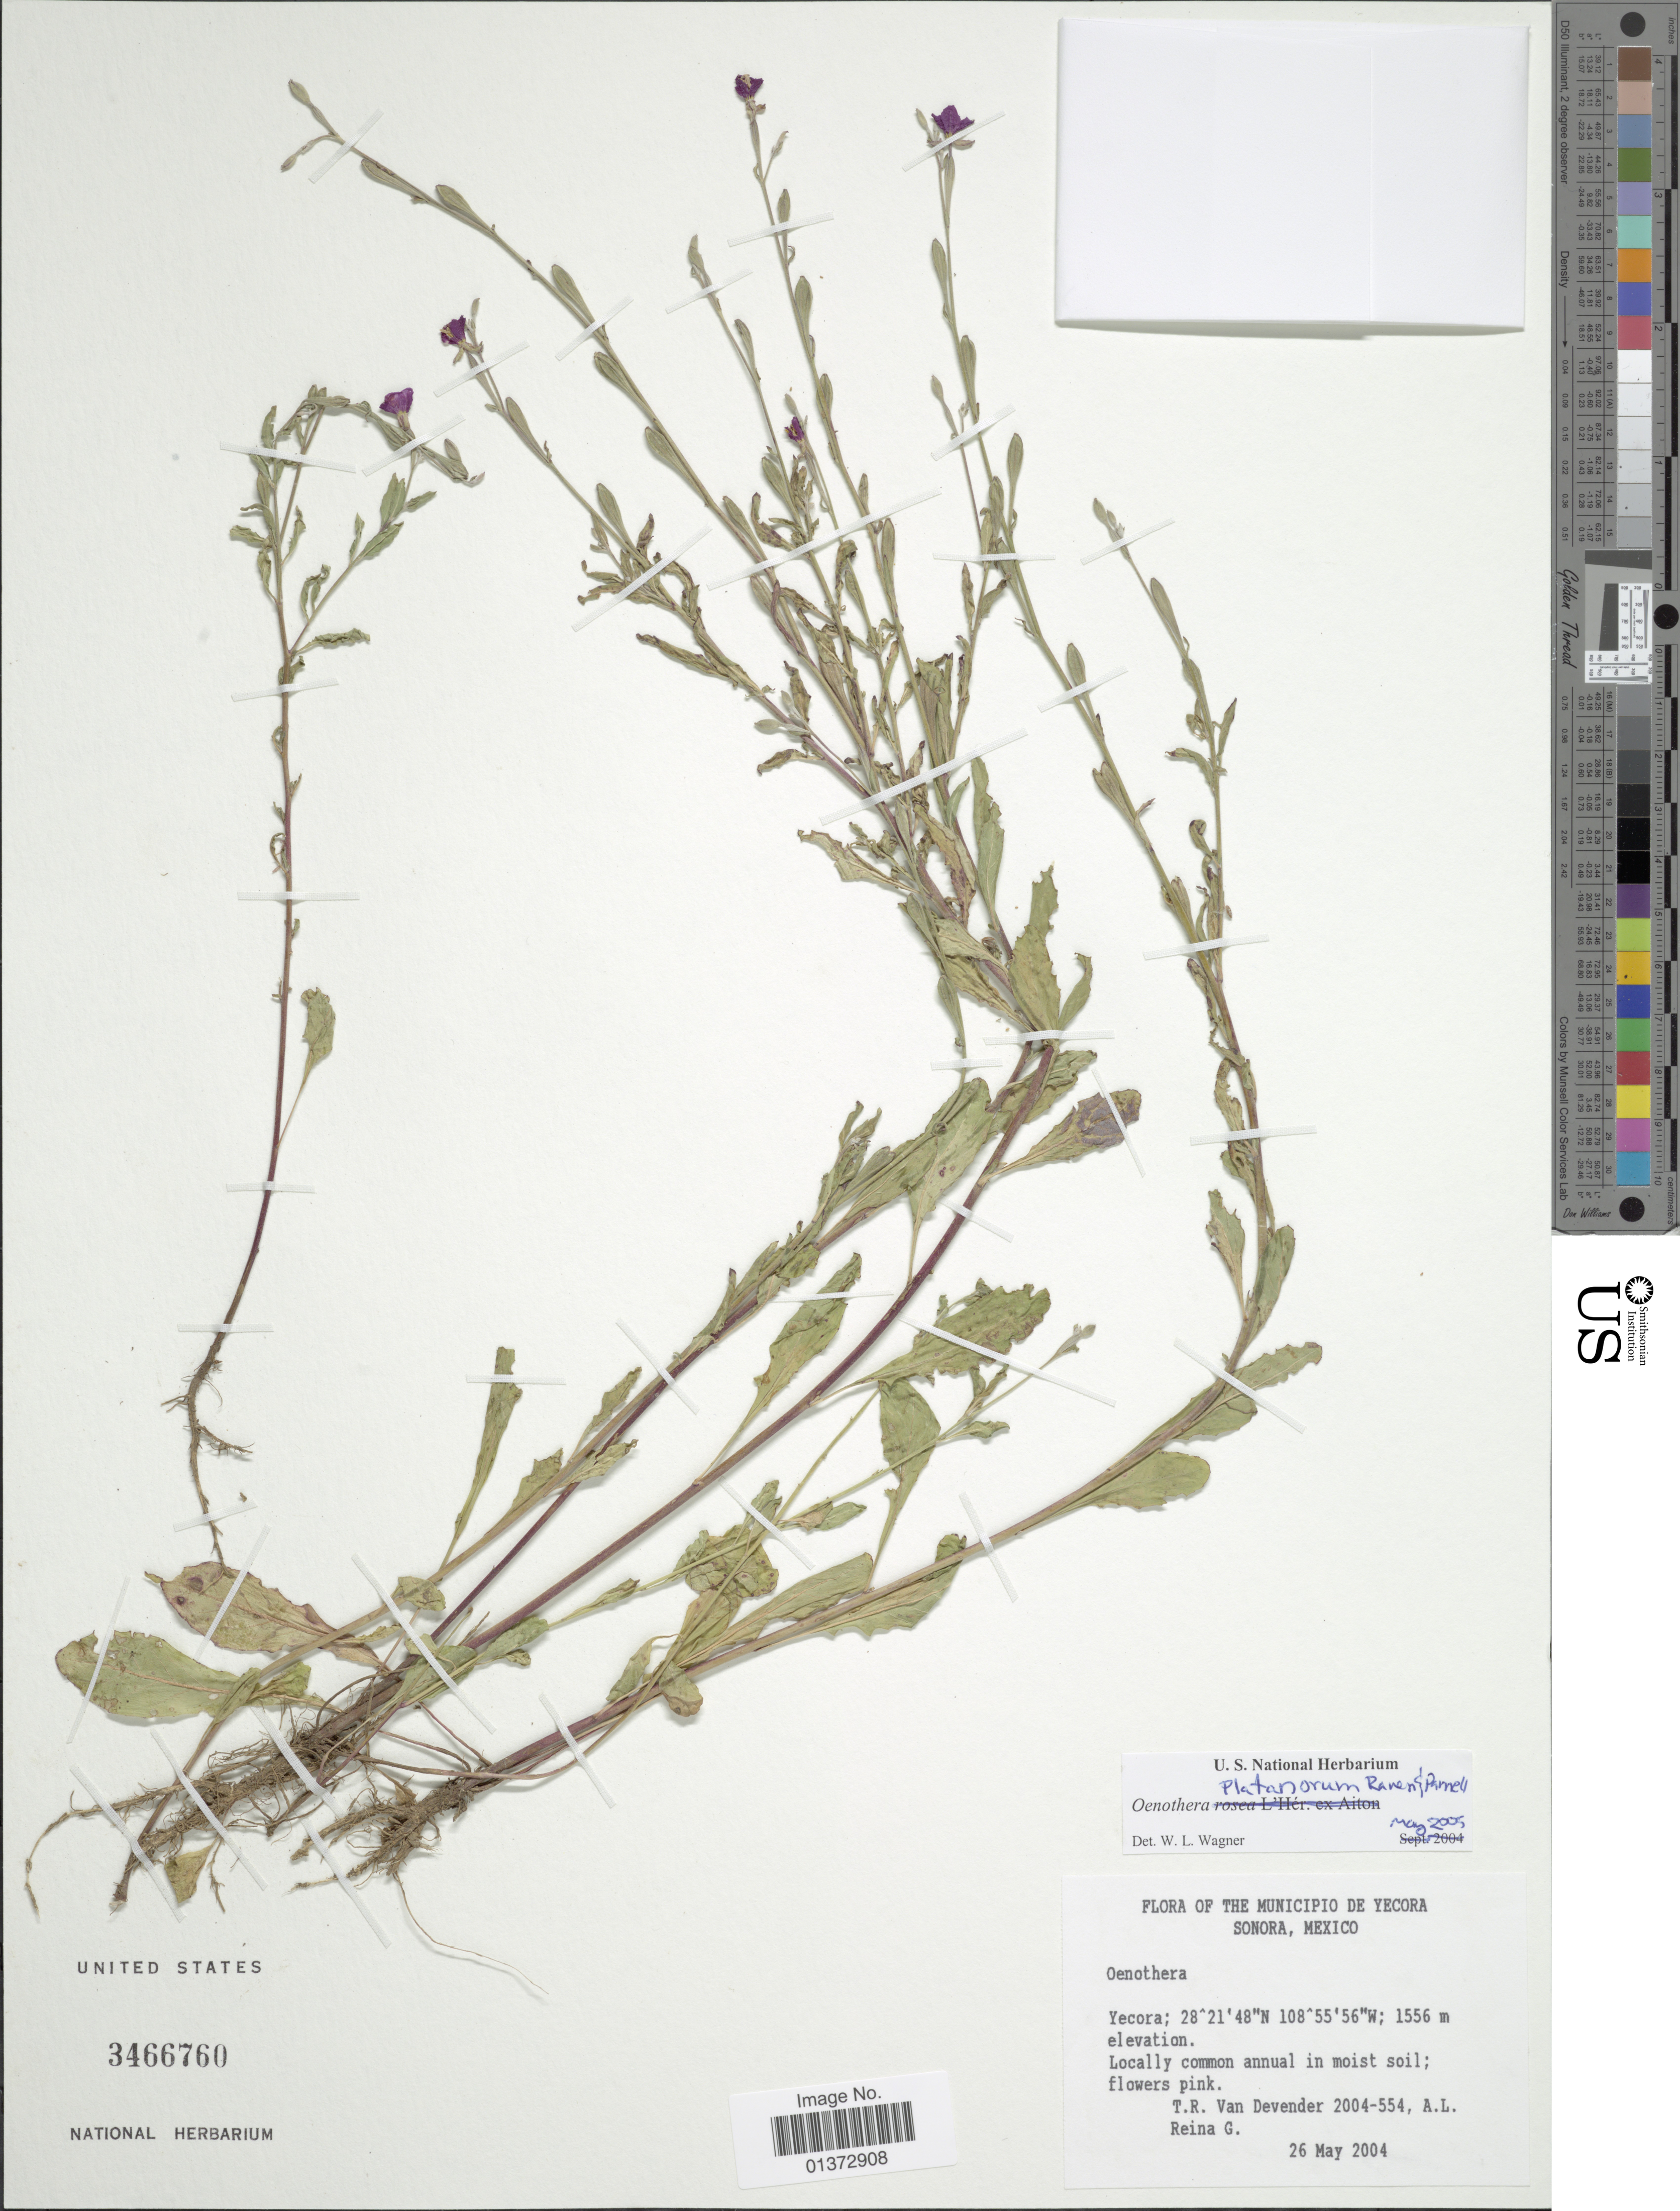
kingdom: Plantae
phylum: Tracheophyta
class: Magnoliopsida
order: Myrtales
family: Onagraceae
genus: Oenothera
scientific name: Oenothera platanorum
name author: P.H. Raven & D.R. Parn.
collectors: T. R. Van Devender & A. L. Reina G.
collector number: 2004-554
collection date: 2004-05-26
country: Mexico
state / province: Sonora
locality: Municipio de Yecora, Yecora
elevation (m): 1556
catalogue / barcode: US 3466760